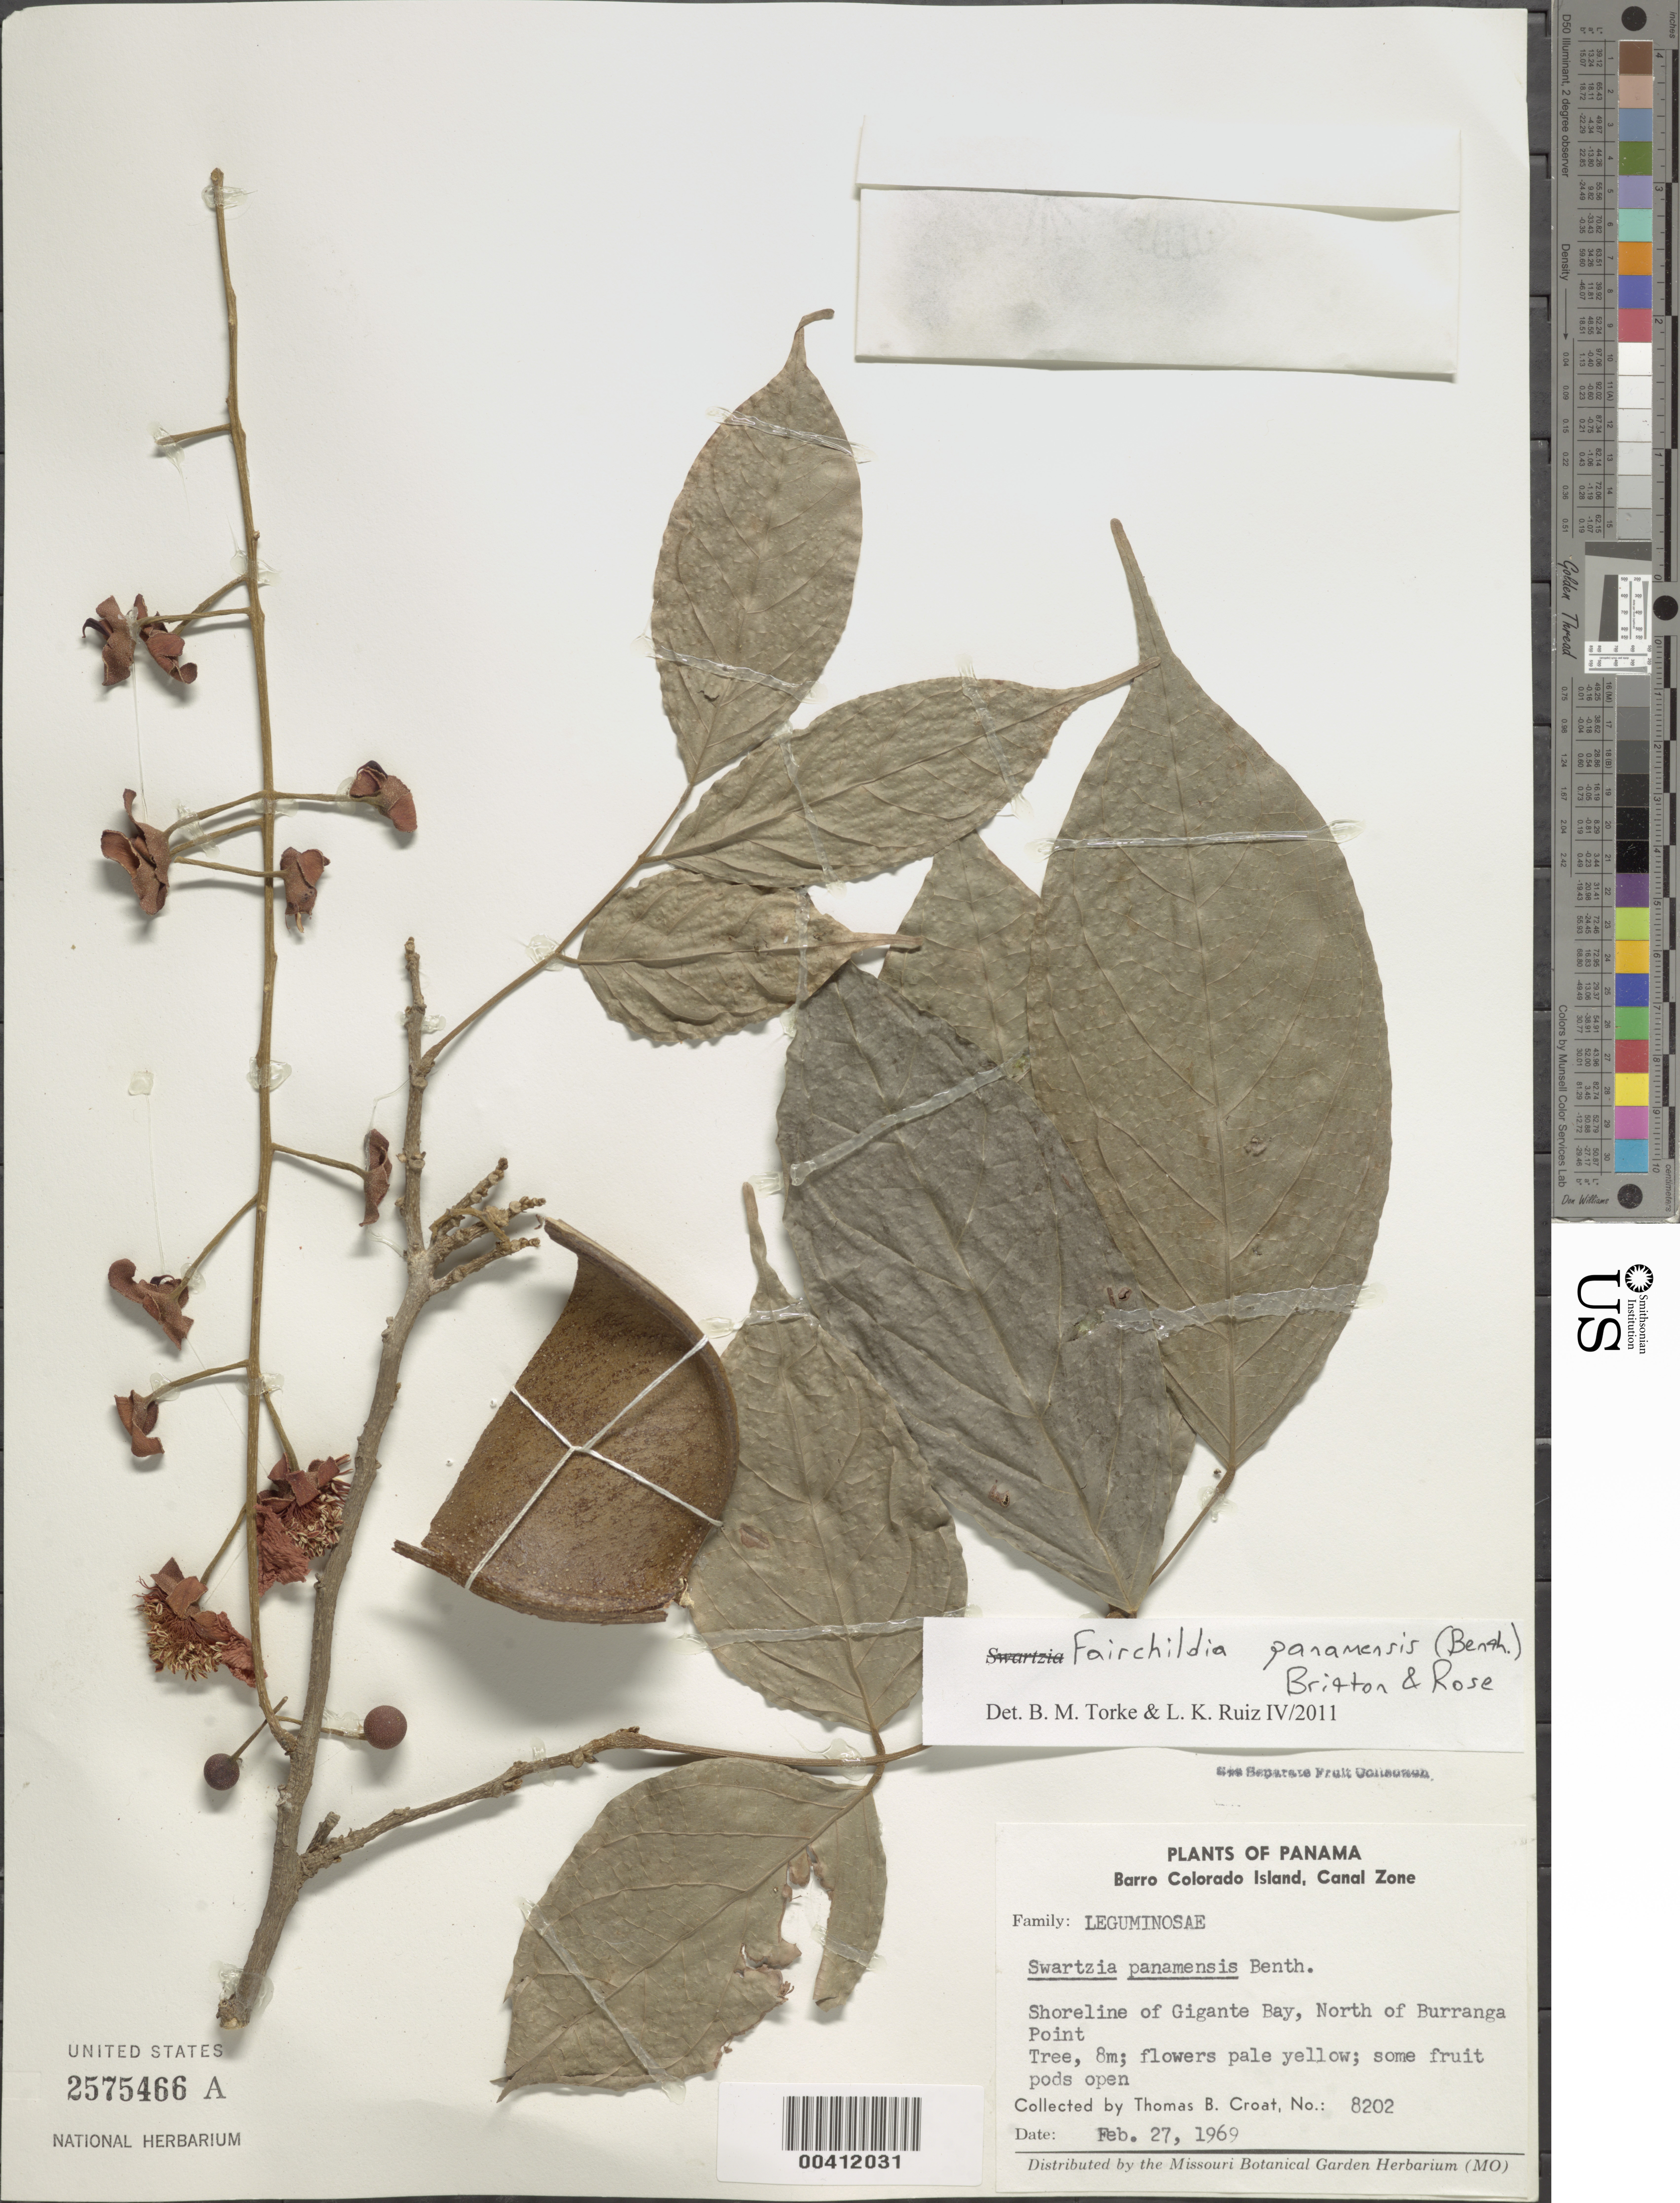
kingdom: Plantae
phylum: Tracheophyta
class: Magnoliopsida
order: Fabales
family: Fabaceae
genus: Fairchildia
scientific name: Fairchildia panamensis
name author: (Benth.) Britton & Rose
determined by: Torke, B. M.; Ruiz, L. K.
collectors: T. B. Croat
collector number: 8202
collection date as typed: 27 Feb 1969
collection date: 1969-02-27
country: Panama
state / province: Panamá Oeste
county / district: Canal Zone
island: Barro Colorado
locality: Gigante Bay, N of Burrunga Point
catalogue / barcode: US 2575466A